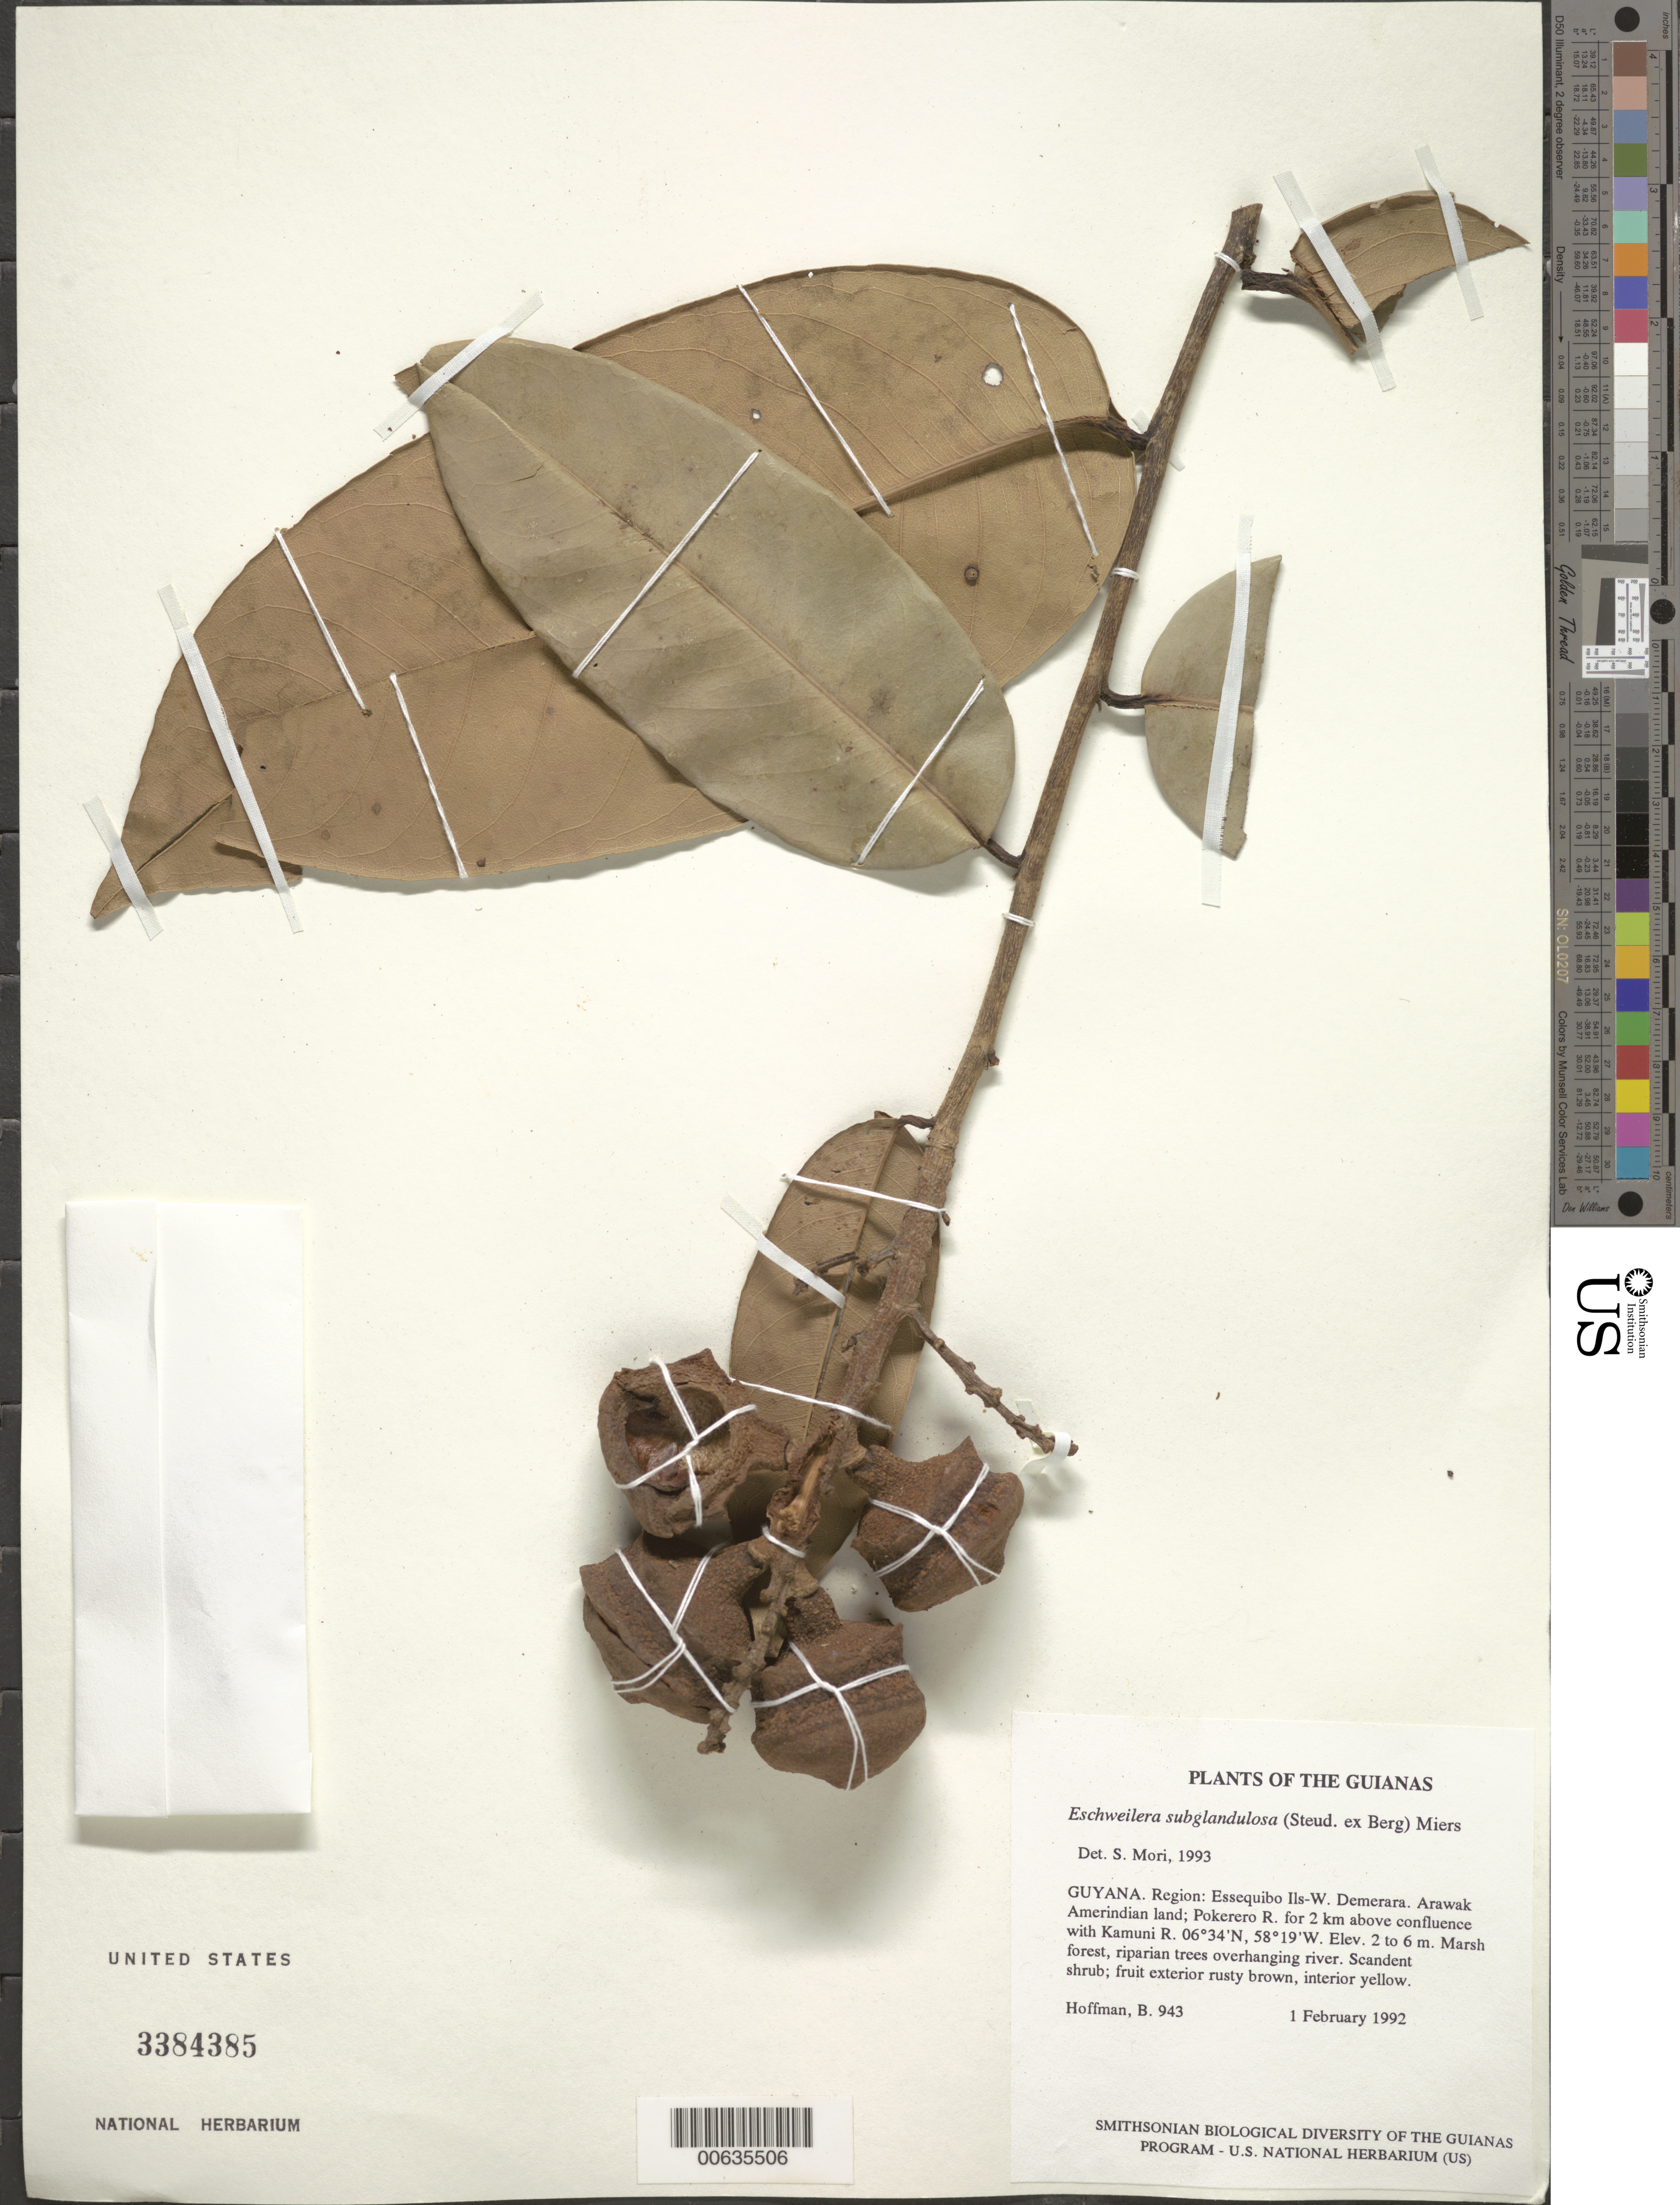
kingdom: Plantae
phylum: Tracheophyta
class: Magnoliopsida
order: Ericales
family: Lecythidaceae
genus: Eschweilera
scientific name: Eschweilera subglandulosa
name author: (Steud. ex Berg) Miers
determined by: Mori, Scott A.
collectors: B. Hoffman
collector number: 943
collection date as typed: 1 February 1992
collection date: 1992-02-01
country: Guyana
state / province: Essequibo Isl-W. Demerara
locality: Arawak Amerindian land; Pokerero River for 2 km above confluence with Kamuni River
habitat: Marsh forest, riparian trees overhanging river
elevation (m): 2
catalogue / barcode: US 3384385